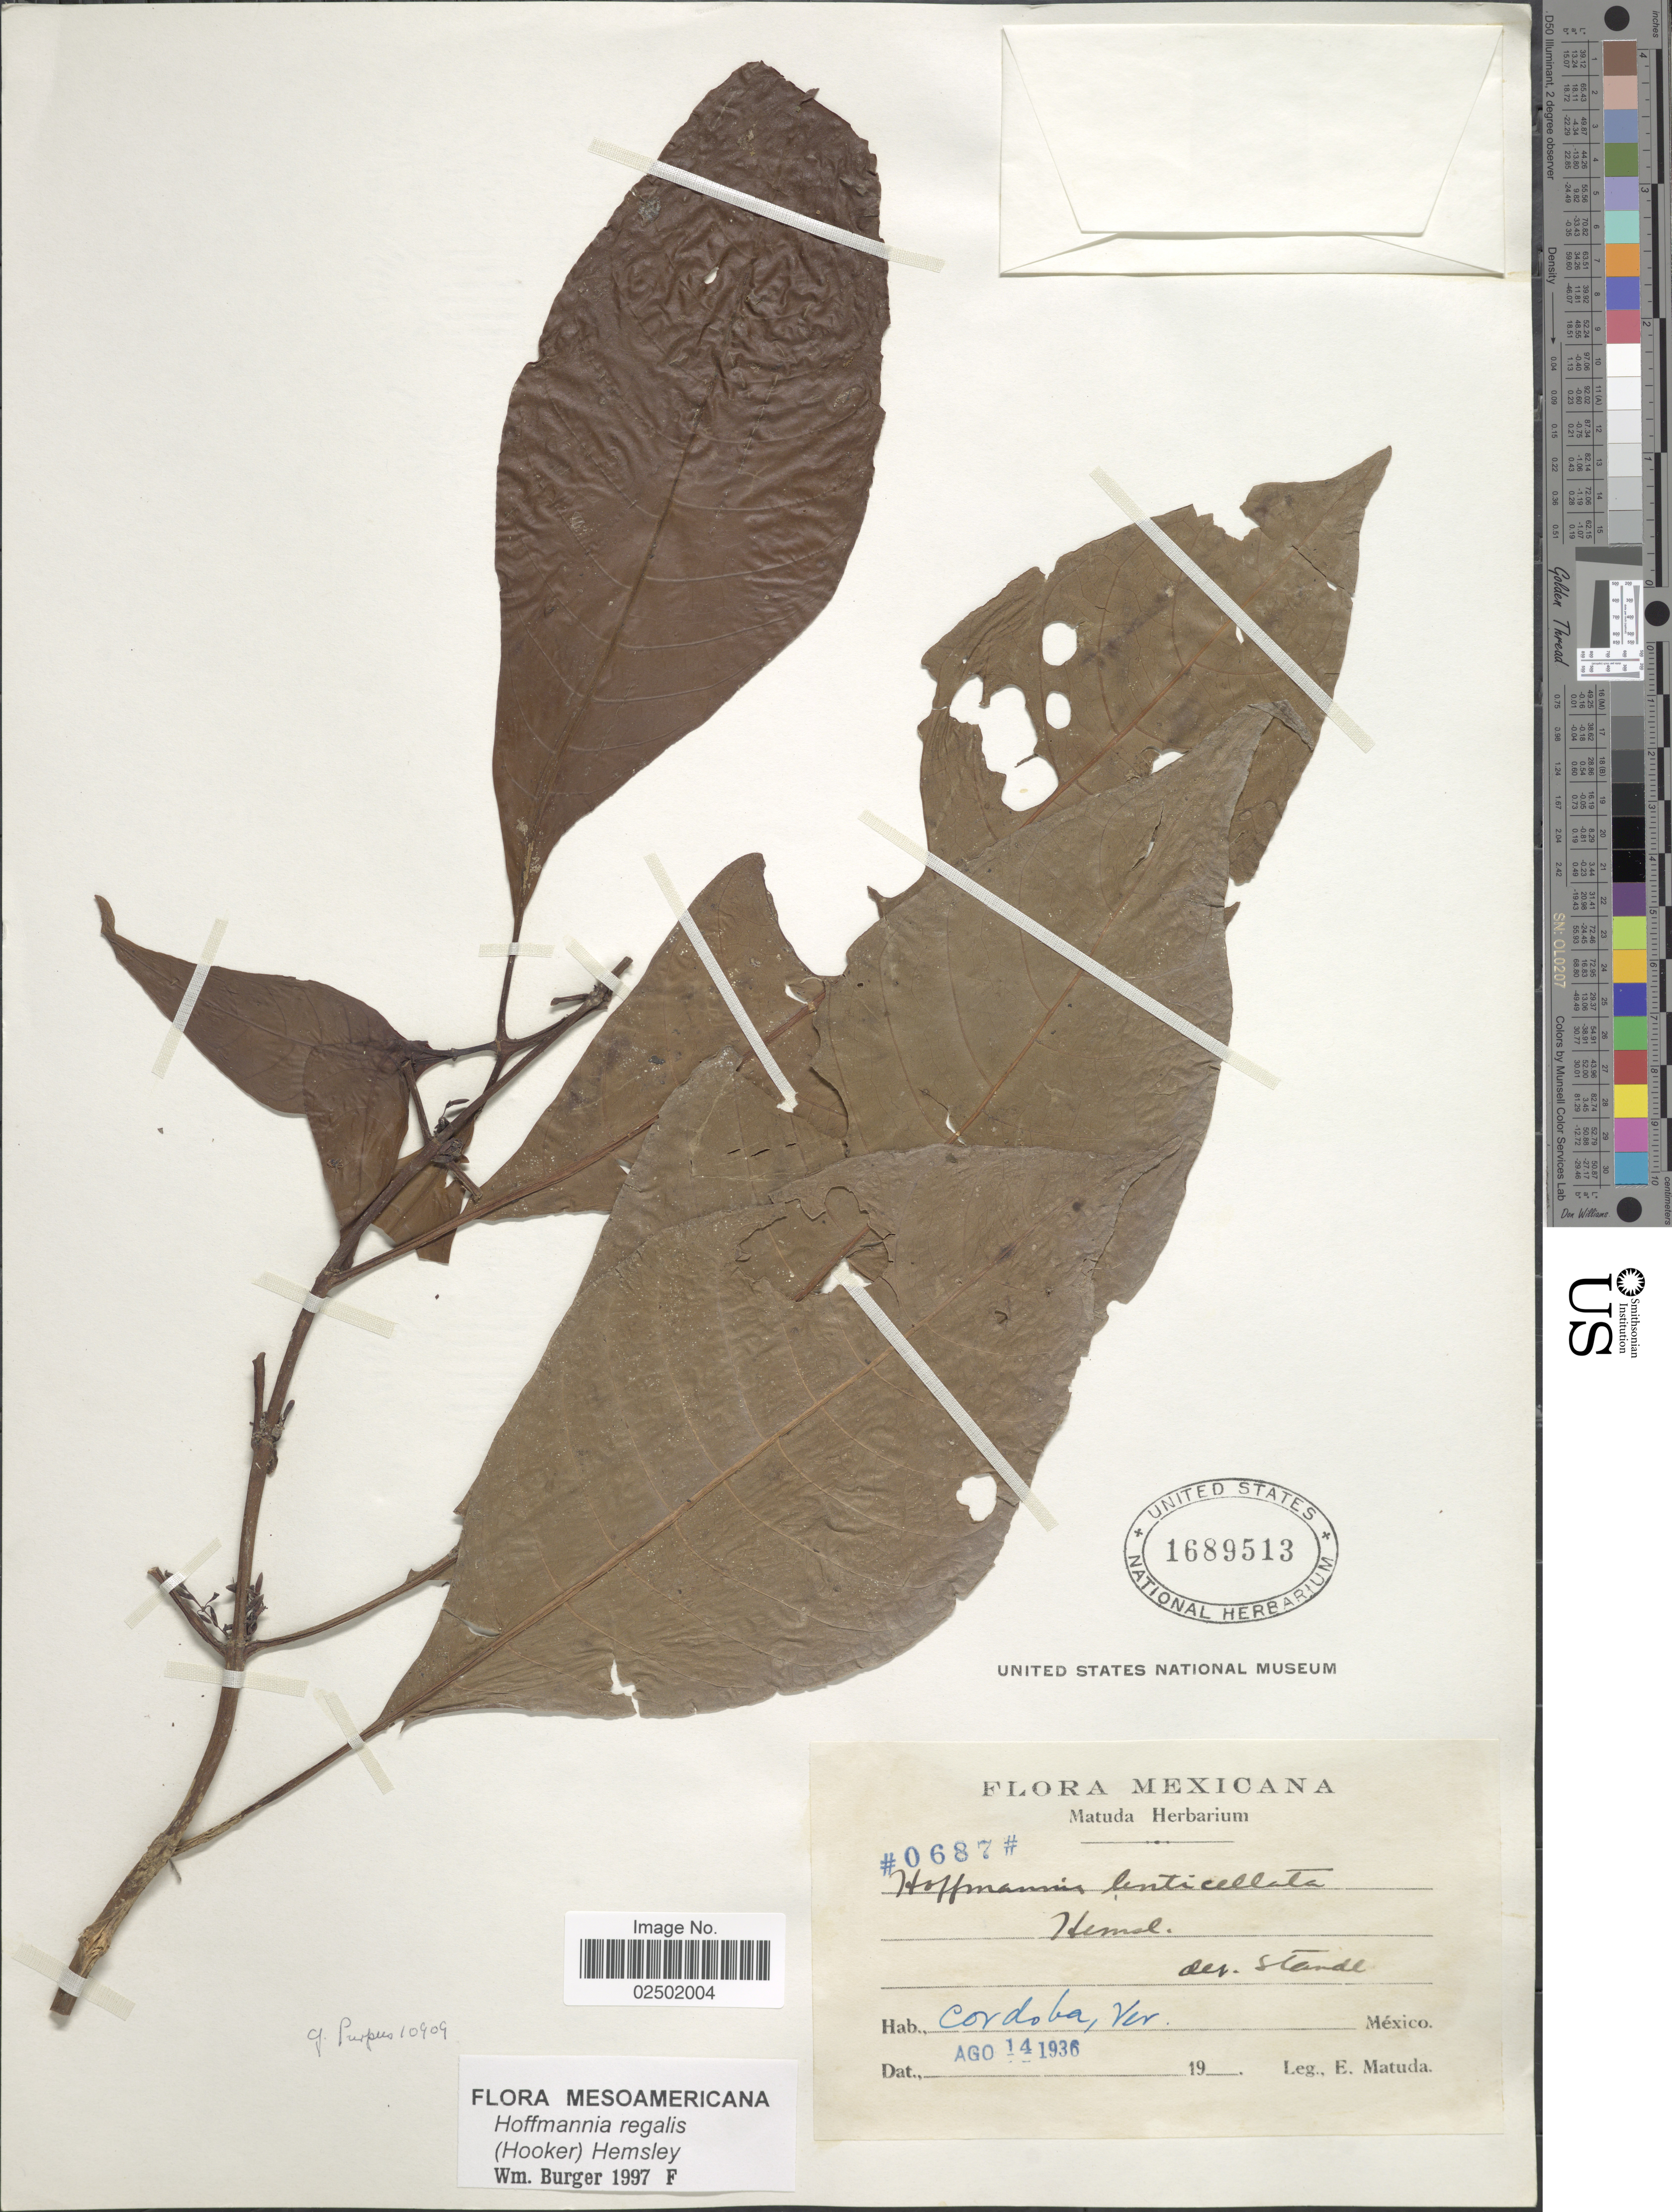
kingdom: Plantae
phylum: Tracheophyta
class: Magnoliopsida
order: Gentianales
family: Rubiaceae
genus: Hoffmannia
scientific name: Hoffmannia regalis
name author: (Hook.) Hemsl.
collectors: E. Matuda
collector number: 0687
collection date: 1936-08-14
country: Mexico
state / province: Veracruz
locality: Cordoba, Ver.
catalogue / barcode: US 1689513